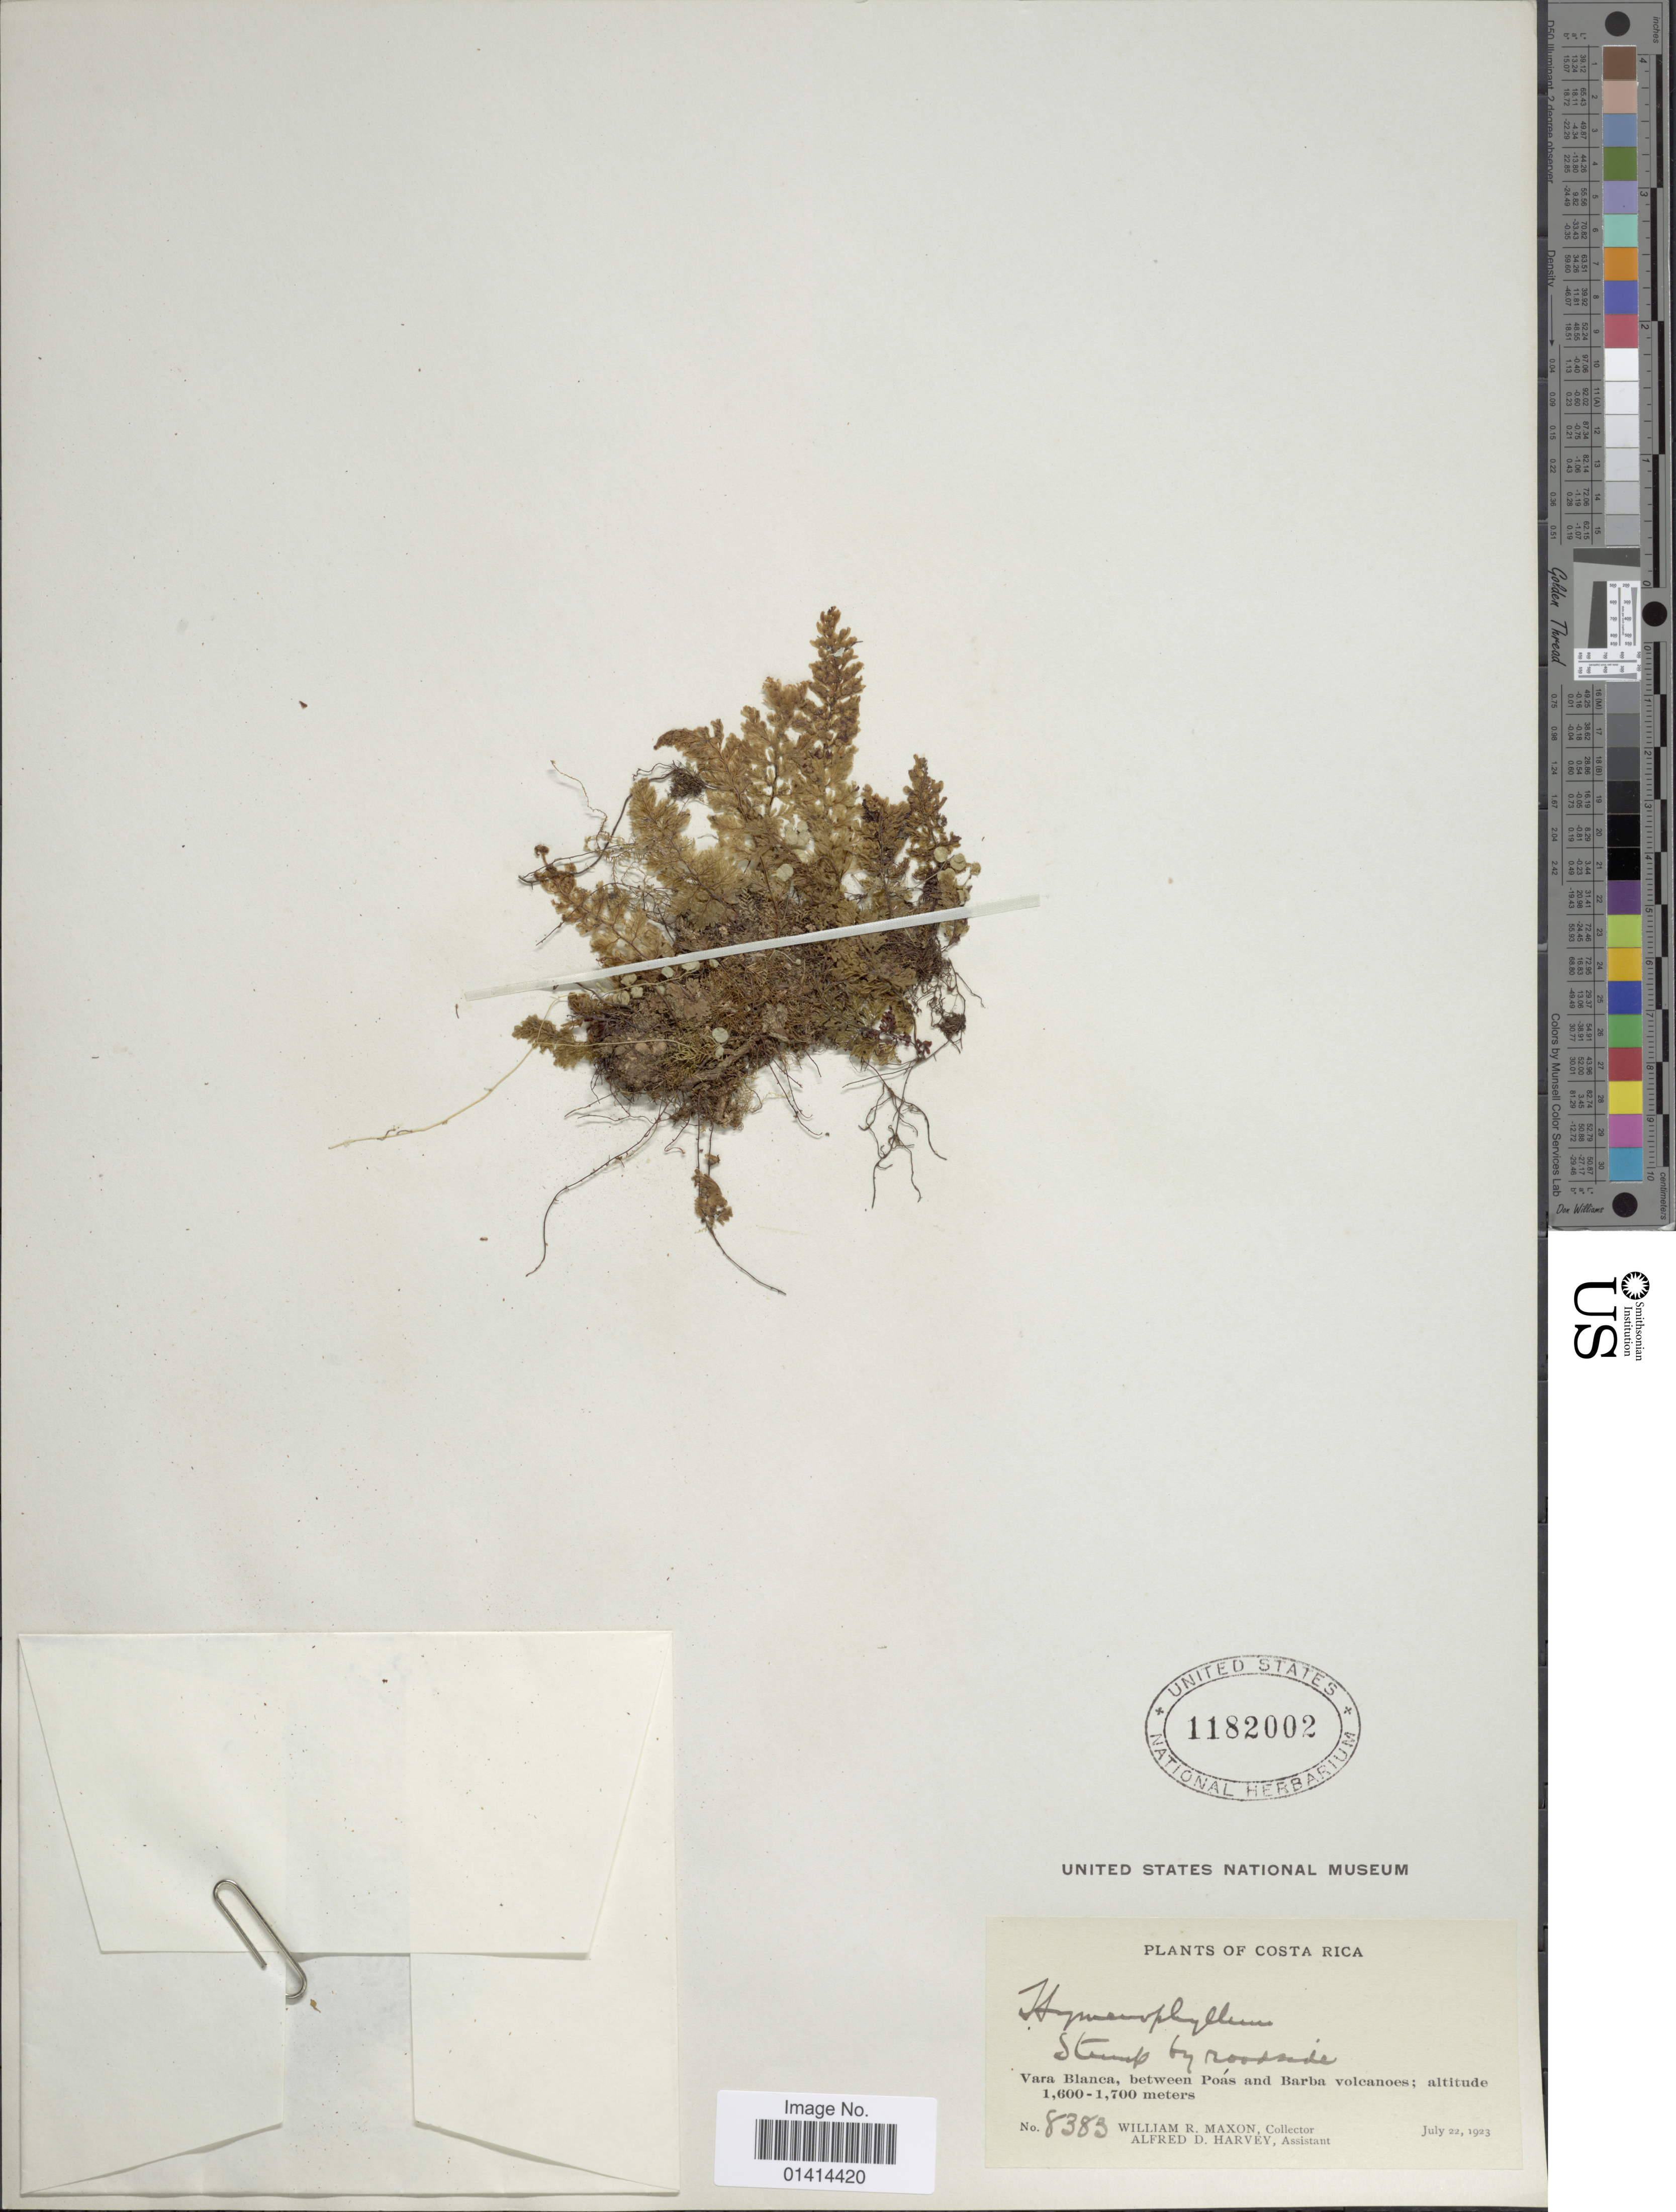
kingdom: Plantae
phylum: Tracheophyta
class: Polypodiopsida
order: Hymenophyllales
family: Hymenophyllaceae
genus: Hymenophyllum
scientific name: Hymenophyllum myriocarpum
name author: Hook.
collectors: W. R. Maxon & A. D. Harvey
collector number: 8383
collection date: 1923-07-22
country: Costa Rica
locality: Vara Blanca, between Poás and Barba volcanoes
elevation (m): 1600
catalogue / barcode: US 1182002